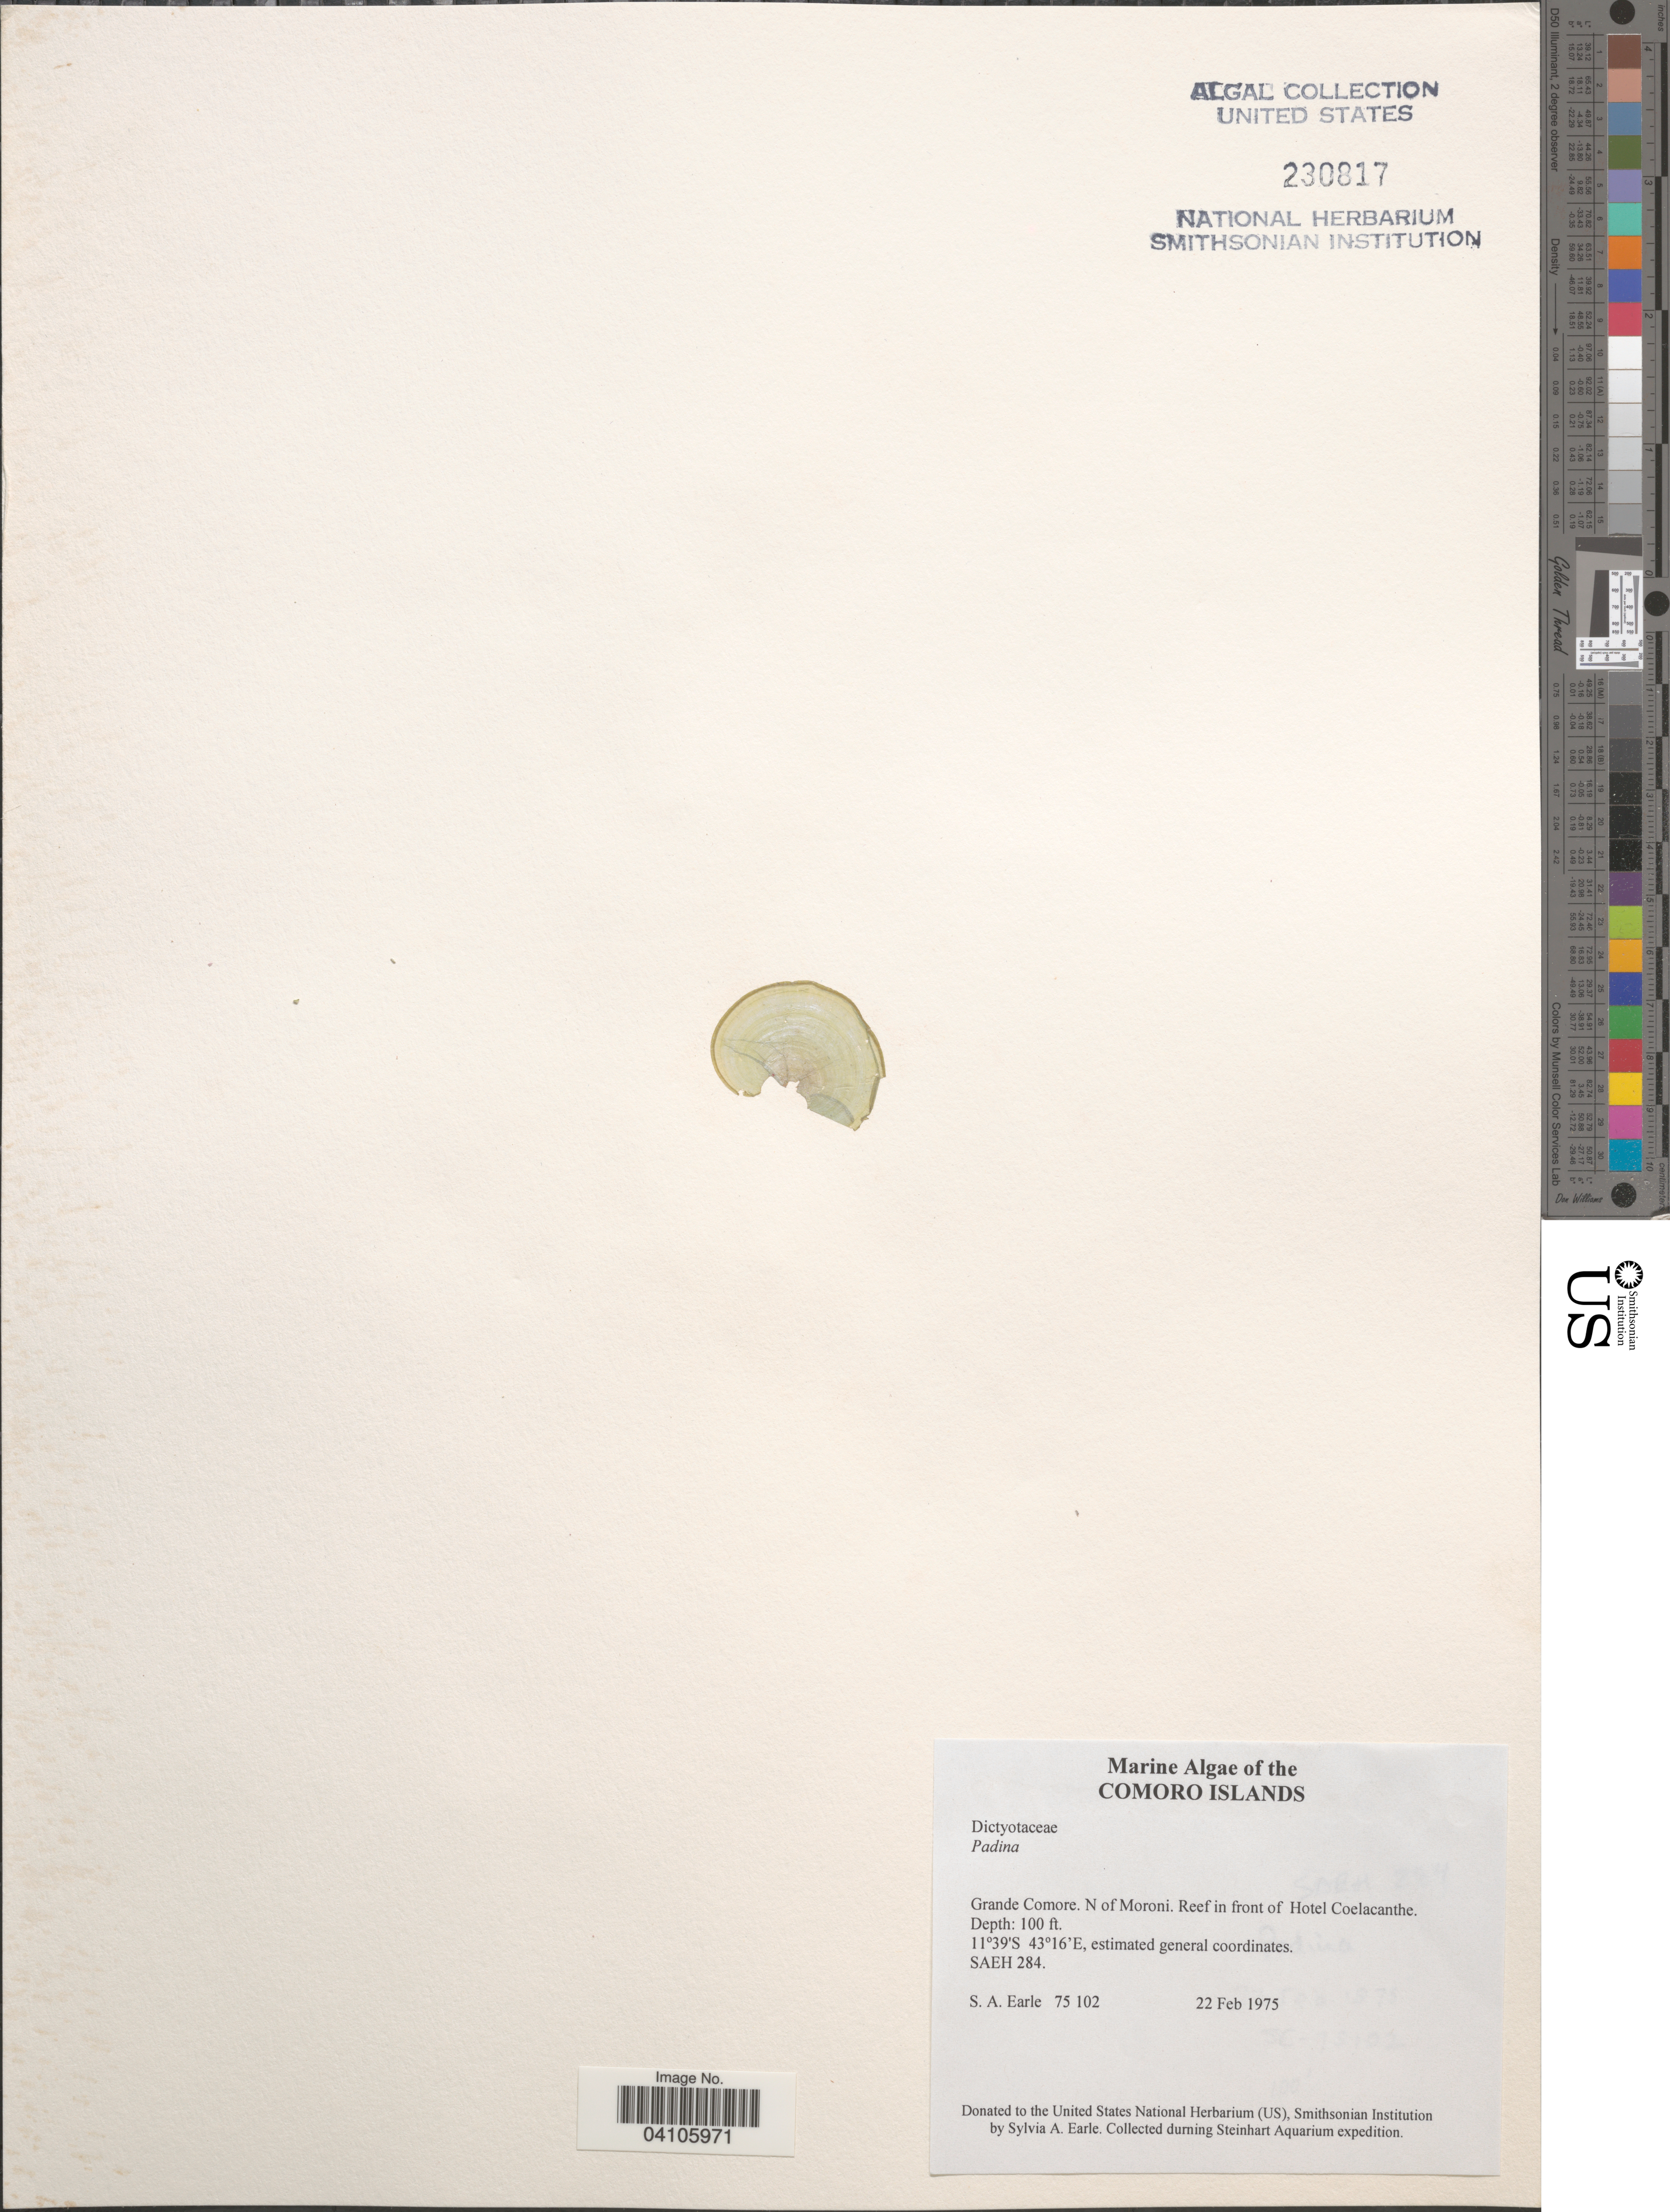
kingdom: Chromista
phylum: Ochrophyta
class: Phaeophyceae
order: Dictyotales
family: Dictyotaceae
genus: Padina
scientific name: Padina sp.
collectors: S. A. Earle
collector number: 75102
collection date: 1975-02-22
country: Comoros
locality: Grande Comore. N of Moroni. Reef in front of Hotel Coelacanthe. Steinhart Aquarium expedition.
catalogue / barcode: US 230817